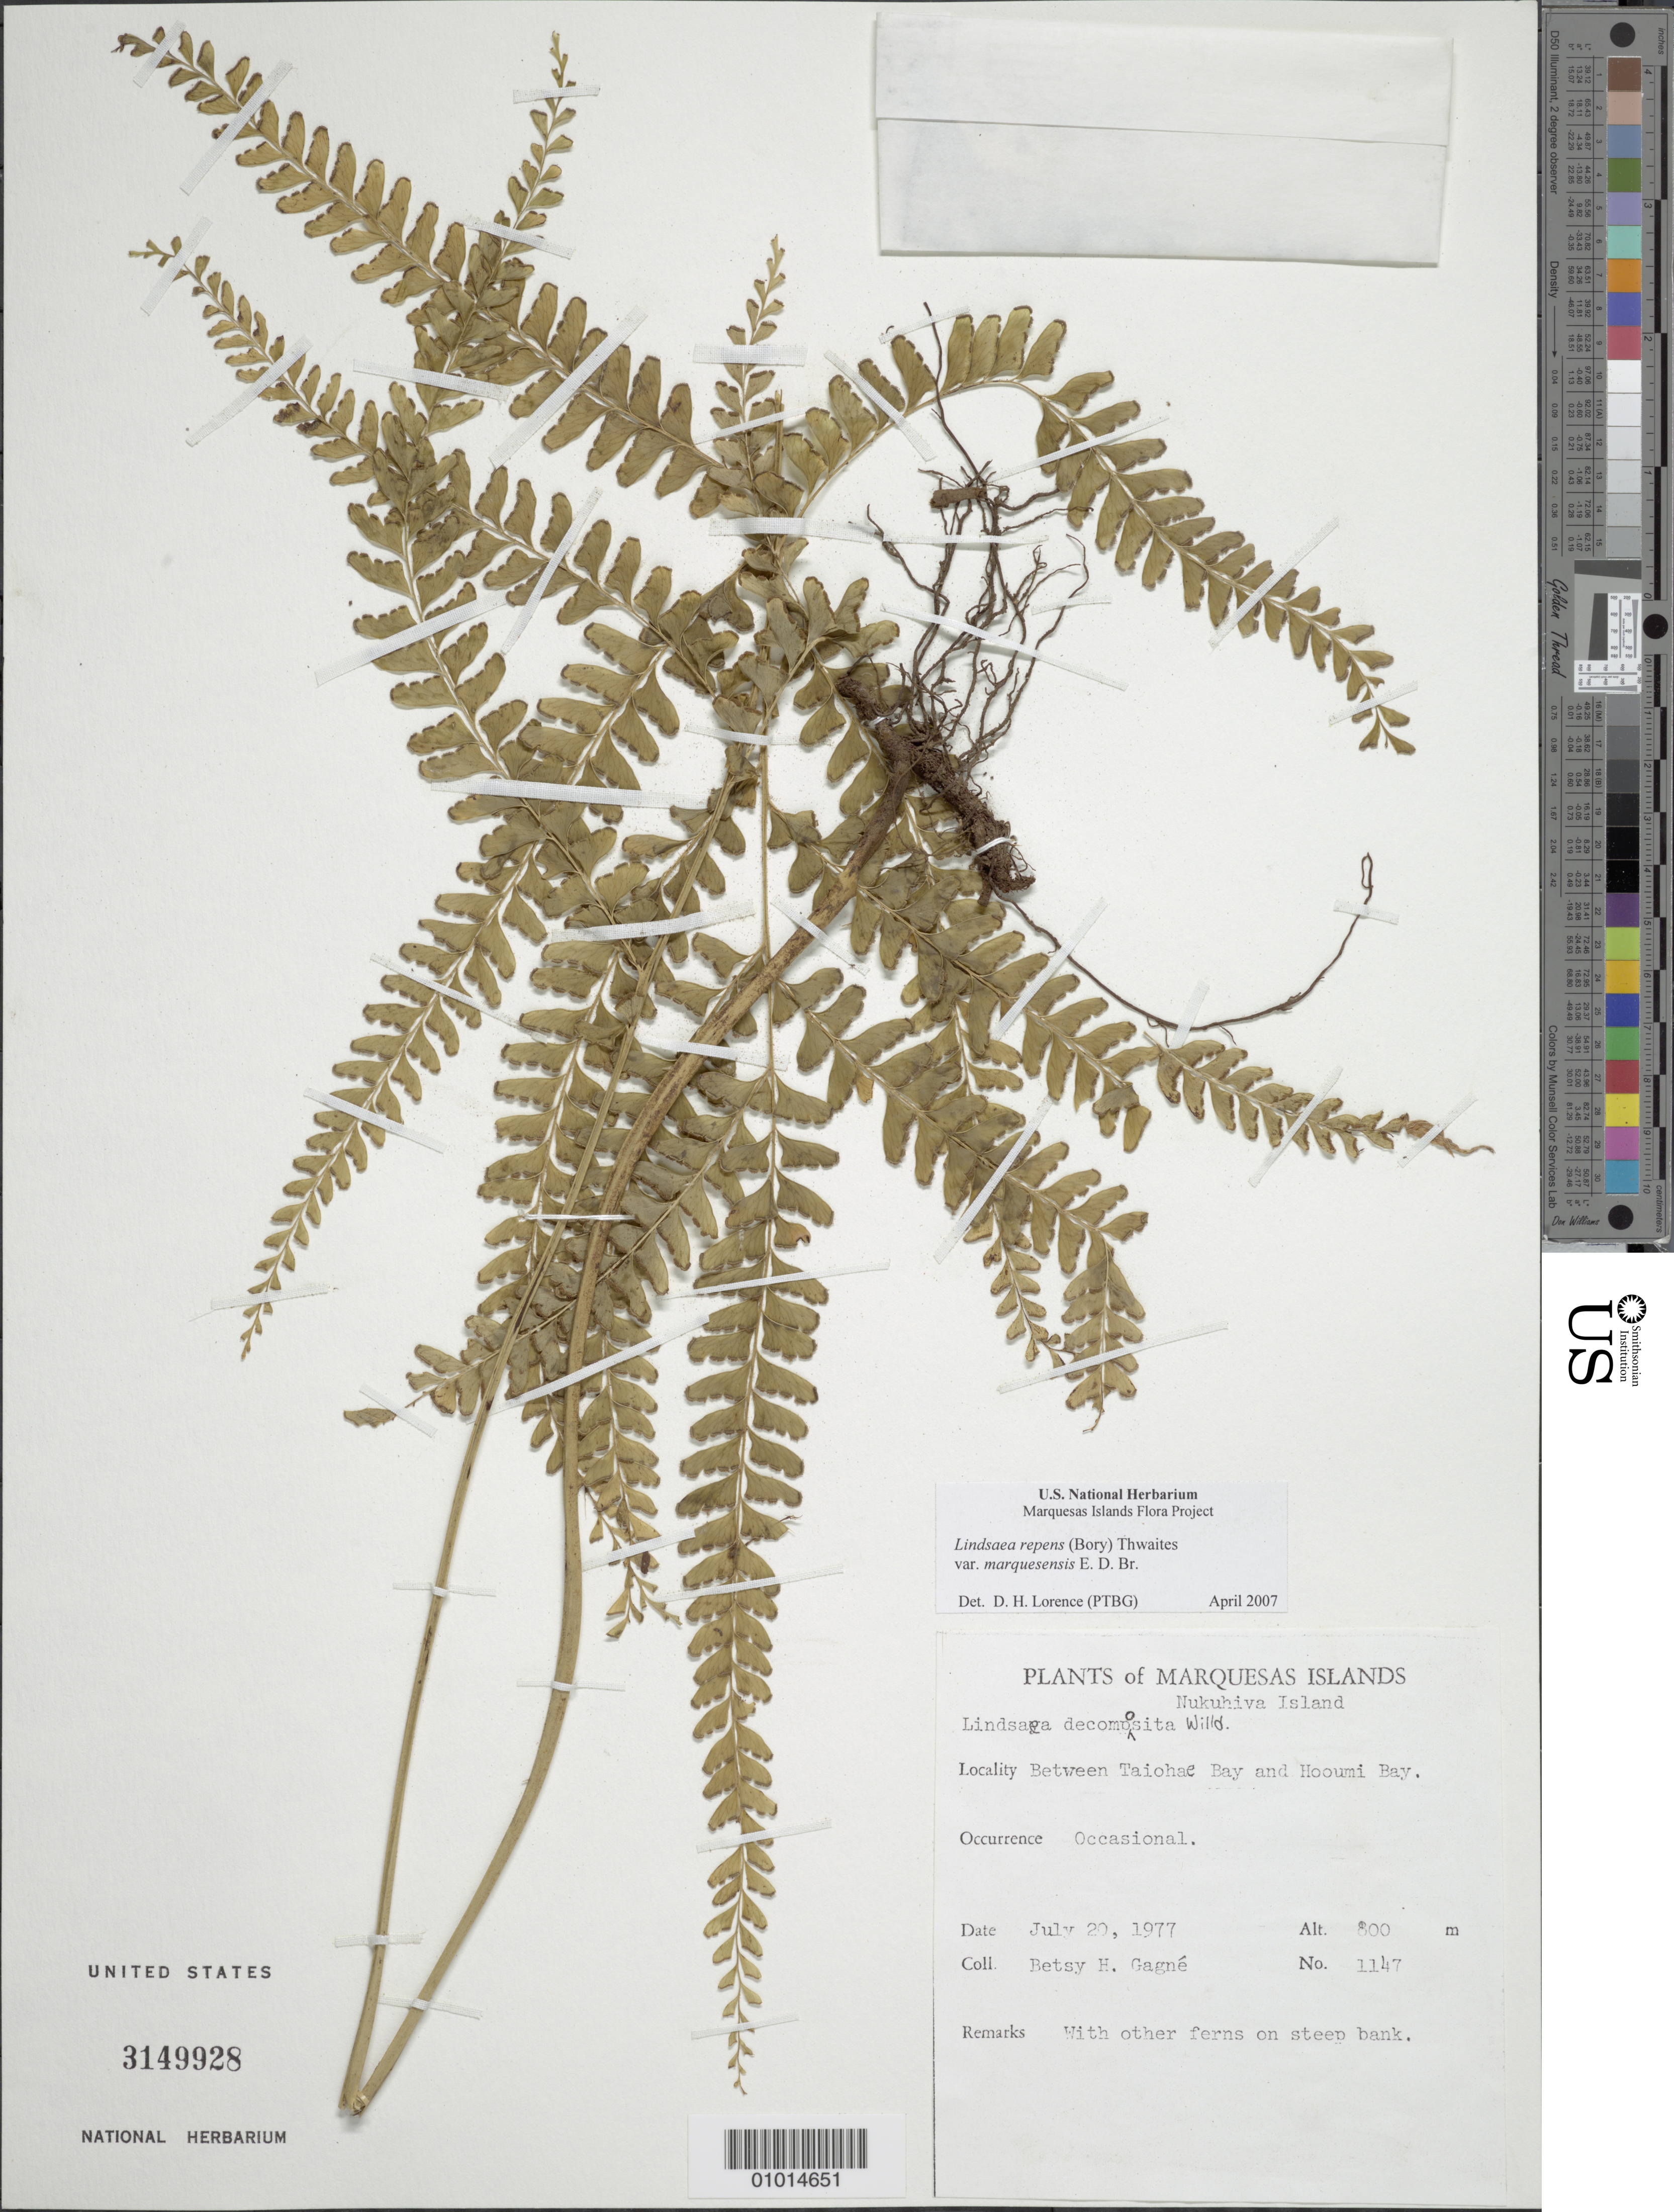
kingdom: Plantae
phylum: Tracheophyta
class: Polypodiopsida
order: Polypodiales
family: Lindsaeaceae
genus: Lindsaea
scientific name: Lindsaea repens var. marquesensis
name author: E.D. Br.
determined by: Lorence, David H., (PTBG), National Tropical Botanical Garden (UNITED STATES)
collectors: B. H. Gagné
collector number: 1147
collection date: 1977-07-20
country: French Polynesia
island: Nuku Hiva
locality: Between Taiohae Bay and Hooumi Bay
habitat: With other ferns on steep bank; occasional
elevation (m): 800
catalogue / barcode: US 3149928